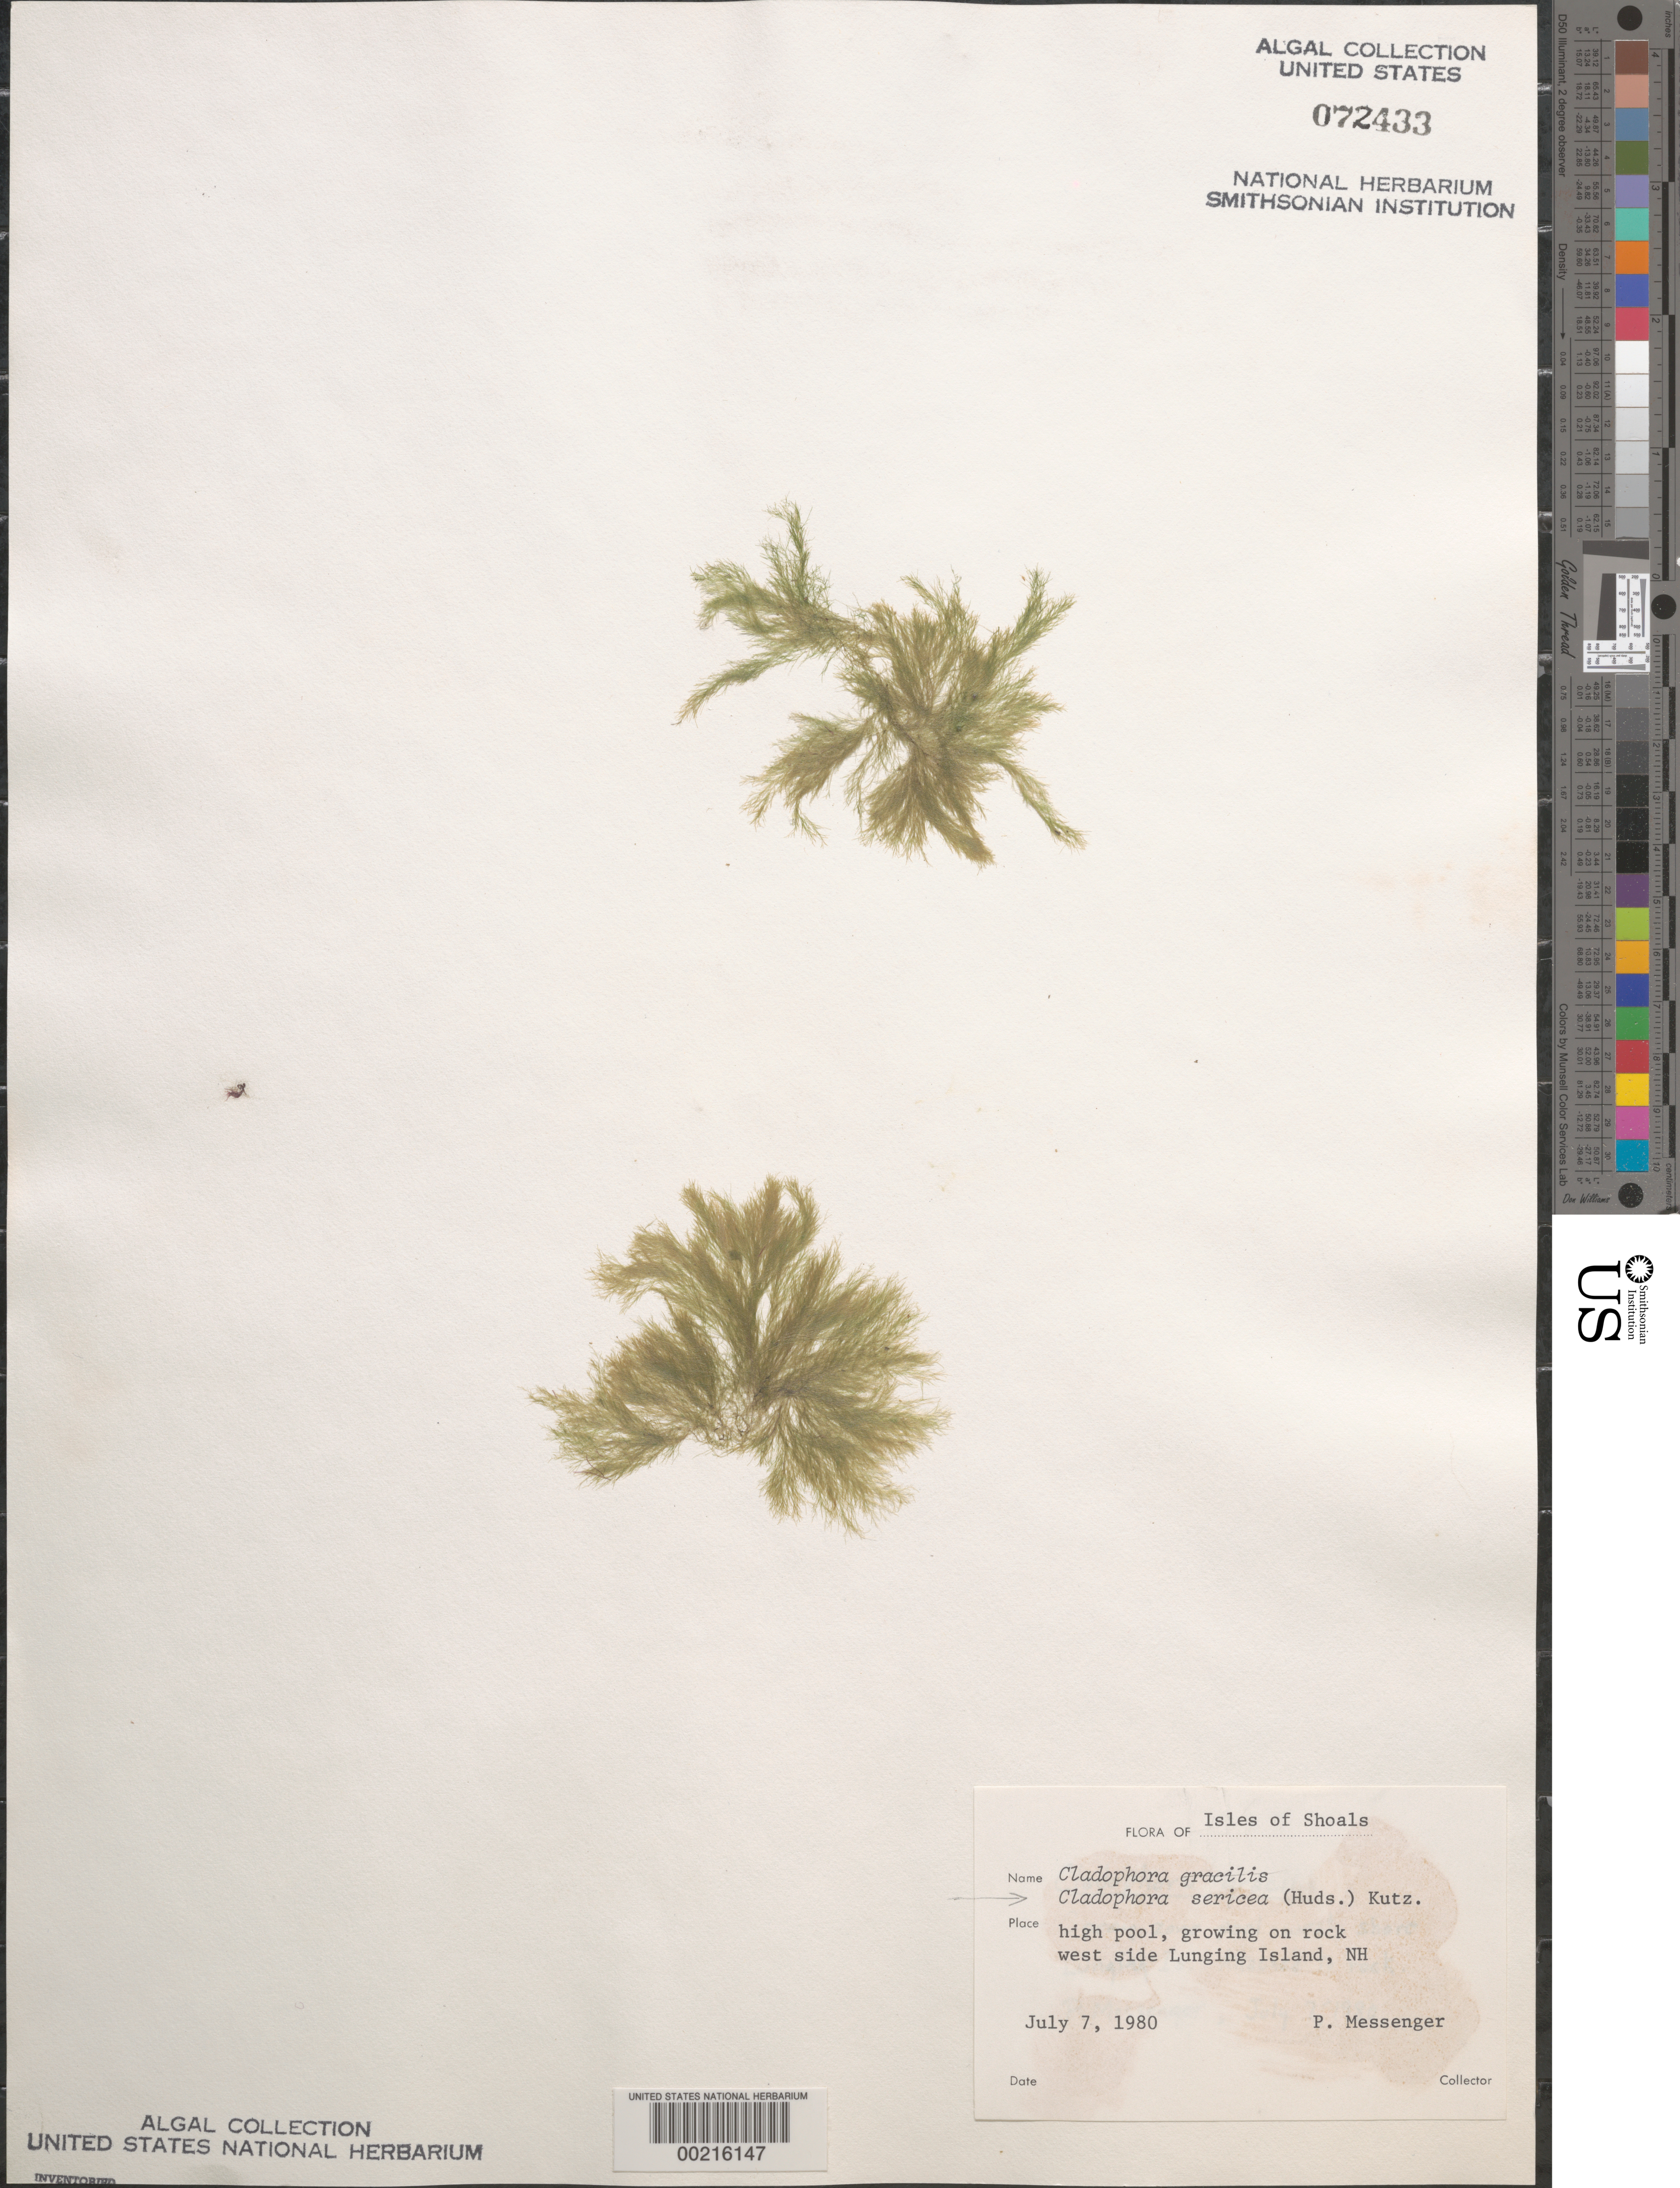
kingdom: Plantae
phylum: Chlorophyta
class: Ulvophyceae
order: Cladophorales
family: Cladophoraceae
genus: Cladophora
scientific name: Cladophora sericea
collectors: P. Messenger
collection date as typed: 07 Jul 1966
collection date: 1966-07-07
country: United States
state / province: New Hampshire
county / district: Rockingham County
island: Lunging Island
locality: West side of island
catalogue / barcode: US 72433